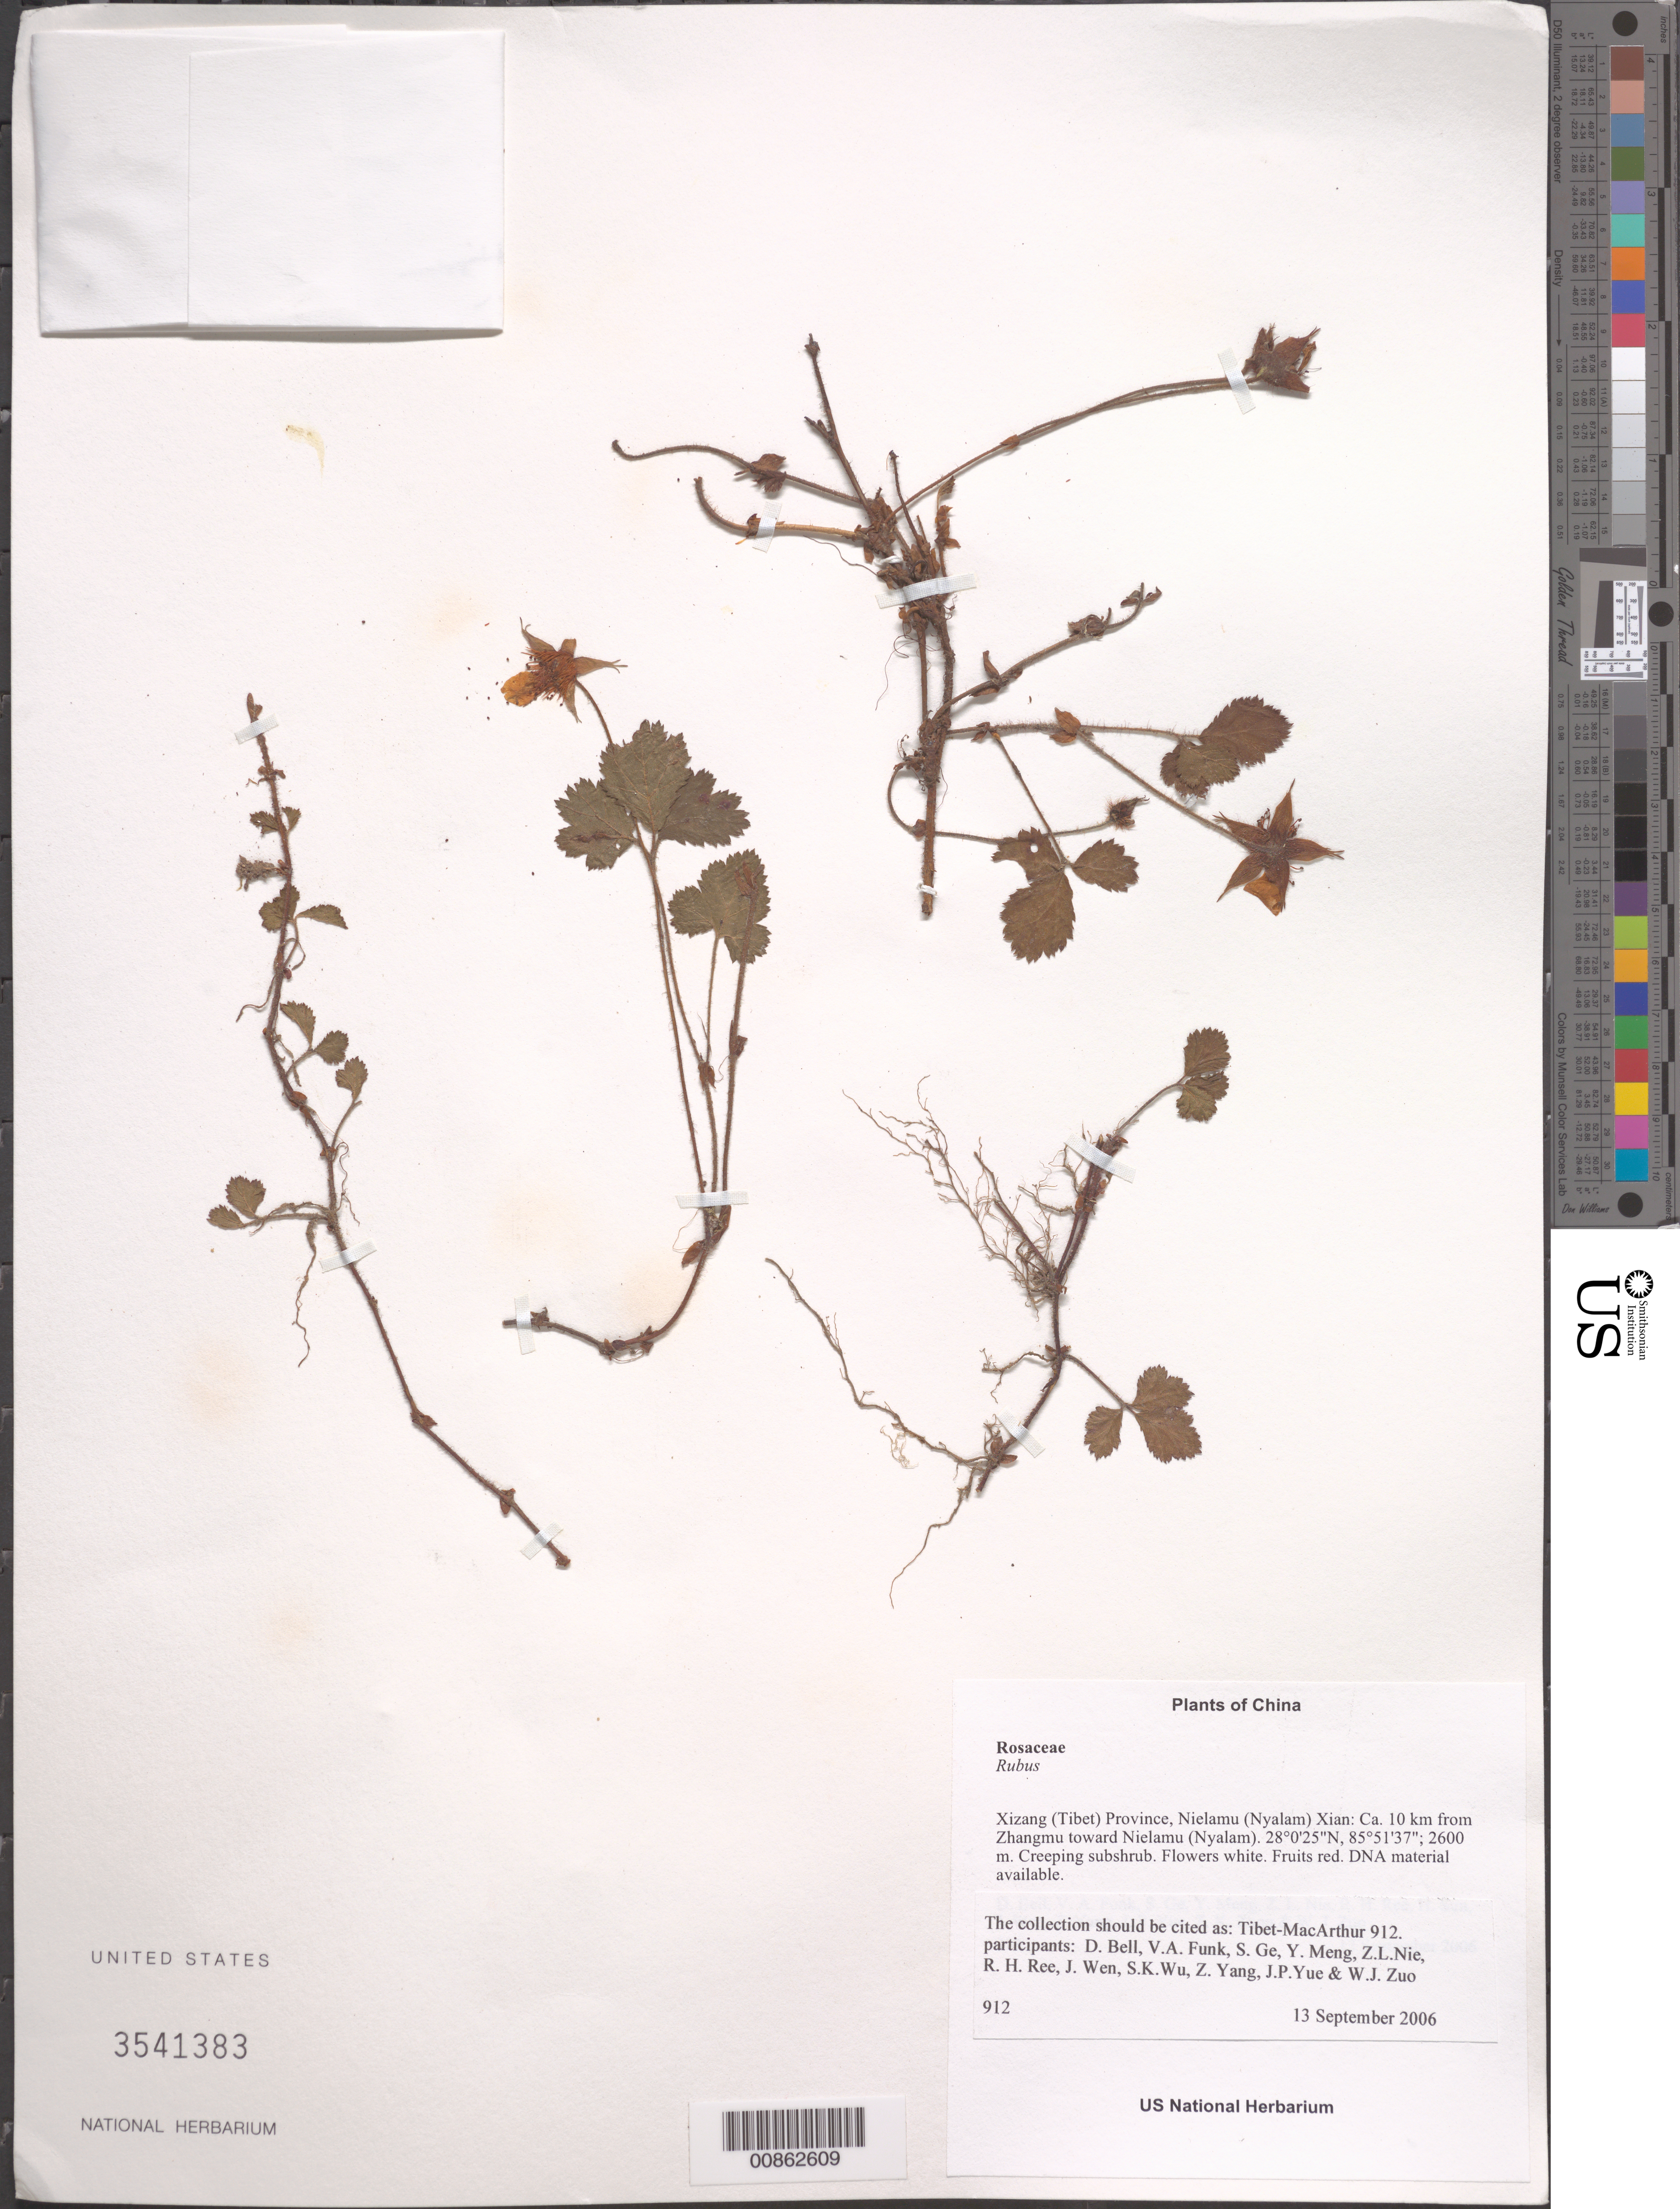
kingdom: Plantae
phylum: Tracheophyta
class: Magnoliopsida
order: Rosales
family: Rosaceae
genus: Rubus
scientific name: Rubus sp.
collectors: Tibet-MacArthur, D. A. Bell, V. Funk, S. Ge, Y. Meng, Z. Nie, R. Ree, H. Sun, J. Wen, Z. Yang, J. Yue, Z. Zhou & W. Zuo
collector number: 912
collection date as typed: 13 Sep 2006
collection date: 2006-09-13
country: China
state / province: Xizang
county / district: Nielamu (Nyalam) Xian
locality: Ca. 10 km from Zhangmu toward Nielamu (Nyalam).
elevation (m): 2600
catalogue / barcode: US 3541383